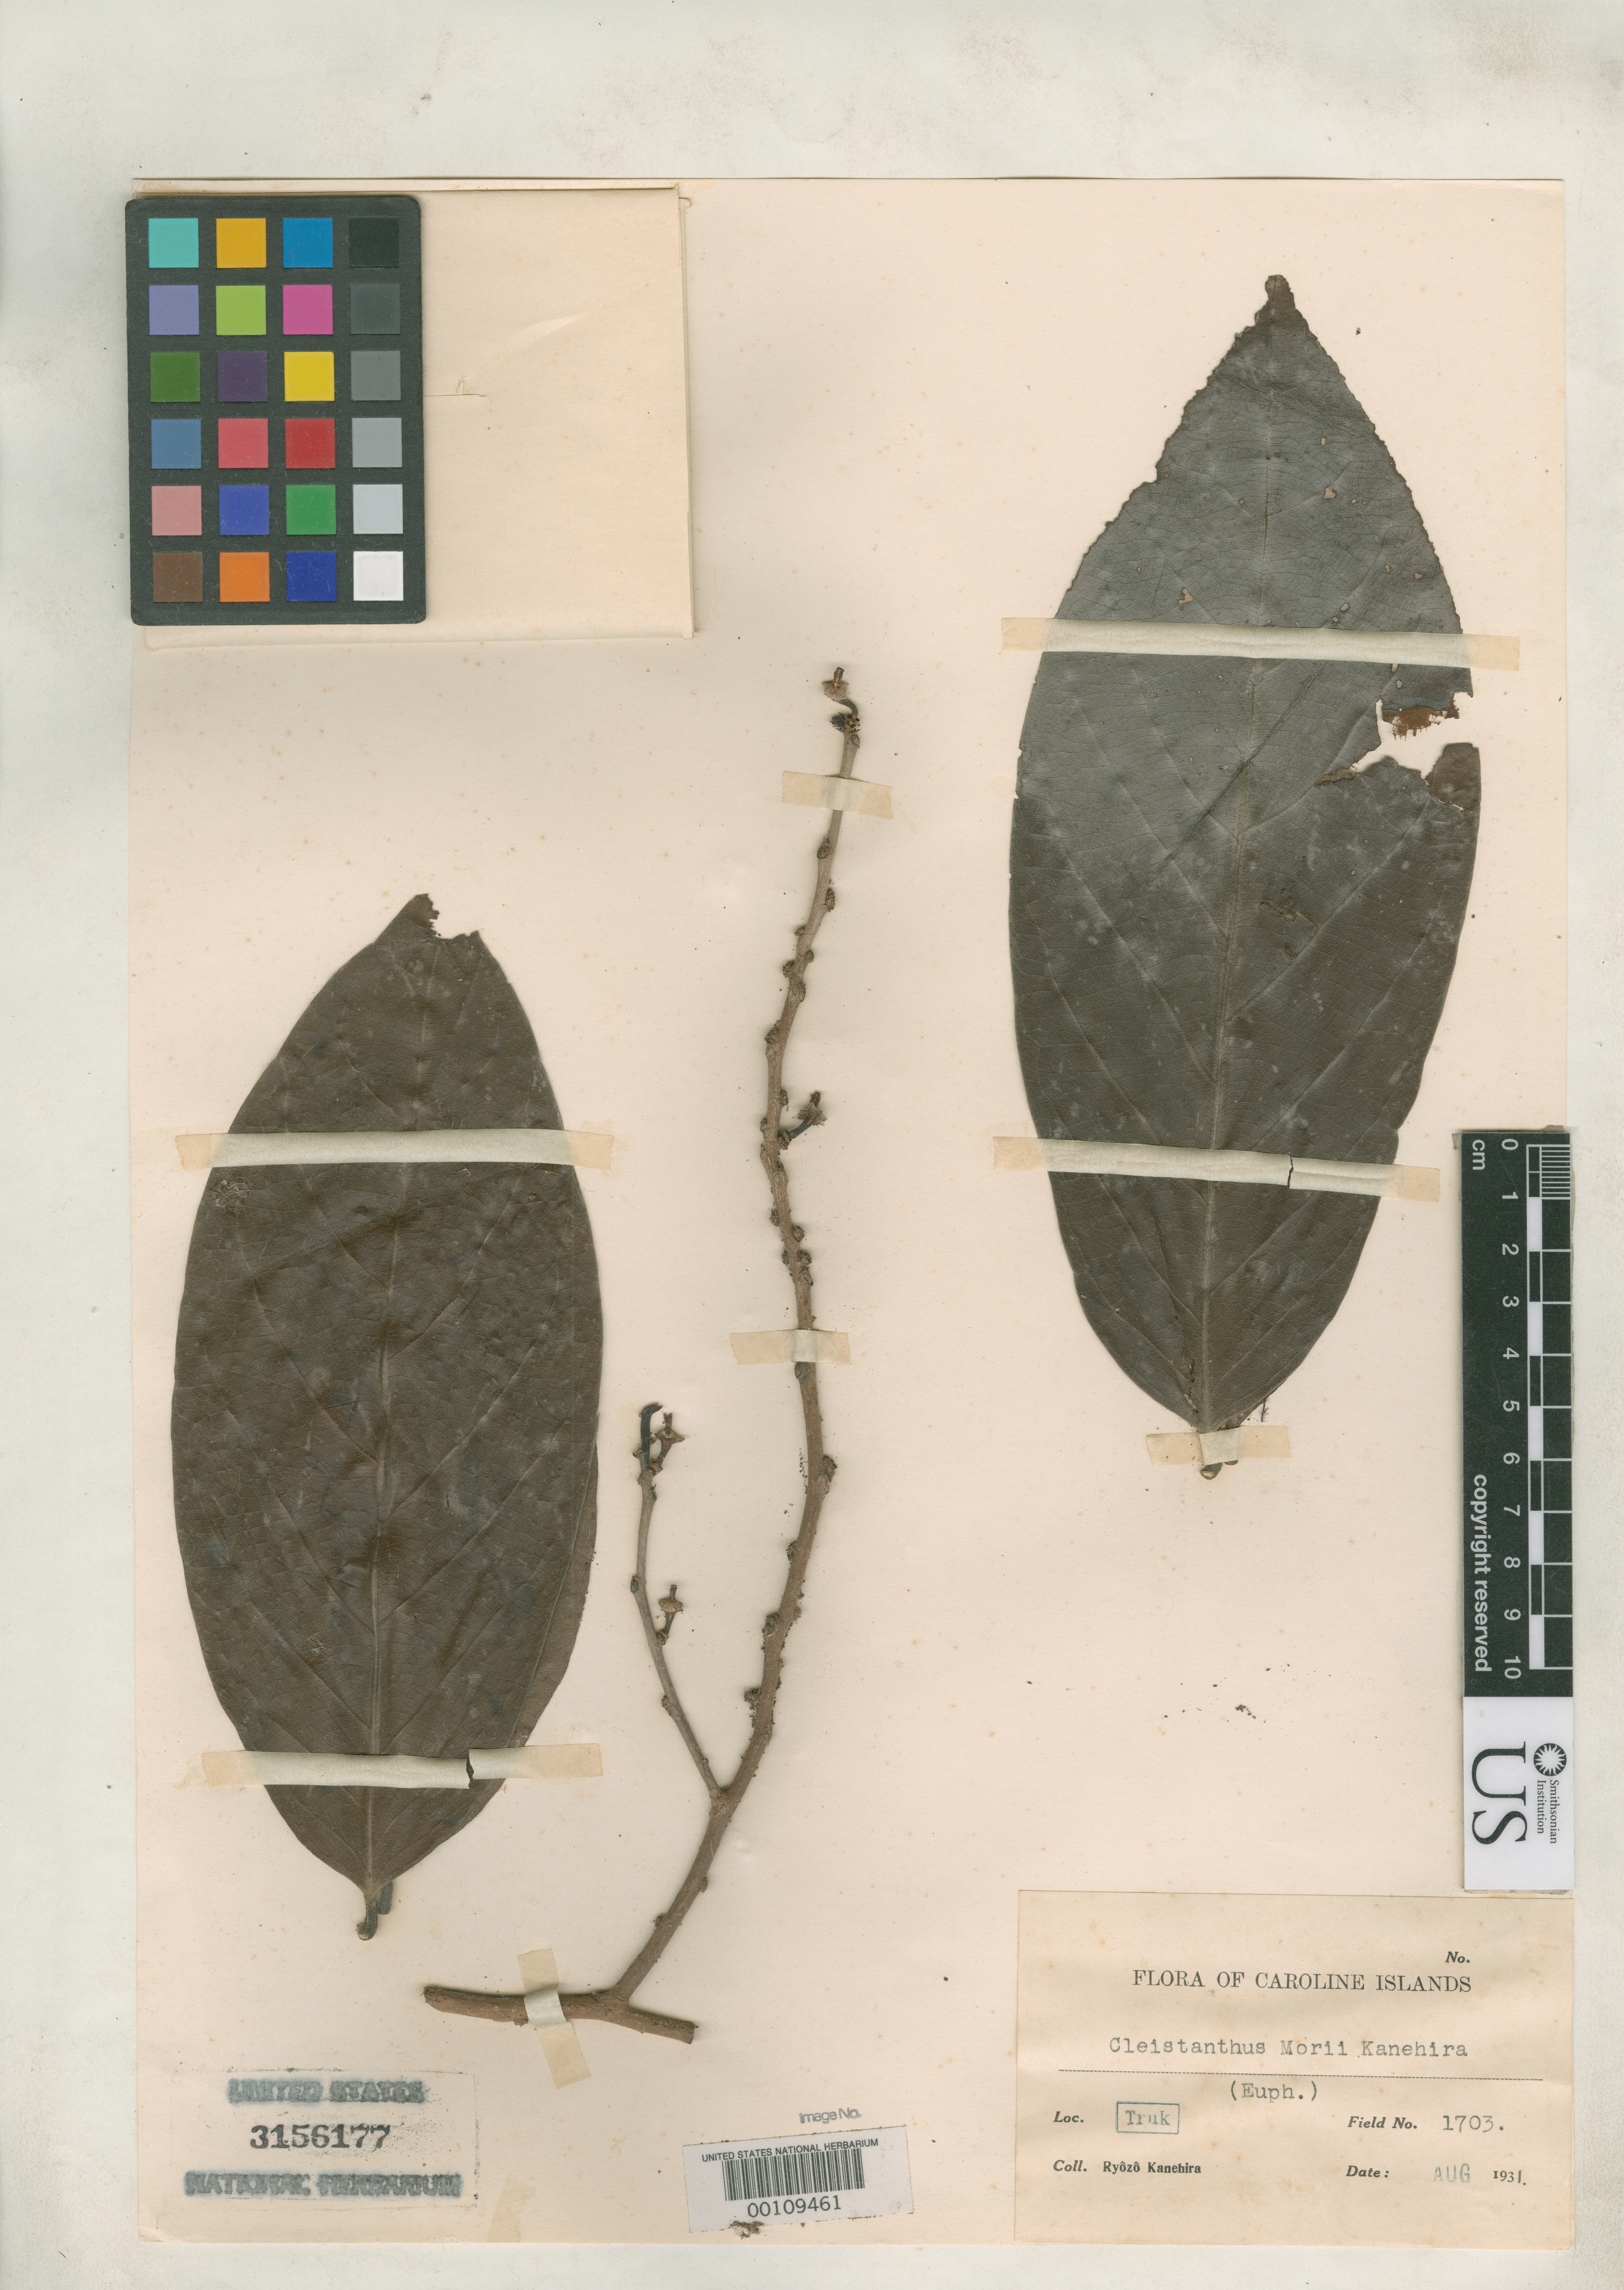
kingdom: Plantae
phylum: Tracheophyta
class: Magnoliopsida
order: Malpighiales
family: Phyllanthaceae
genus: Cleistanthus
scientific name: Cleistanthus morii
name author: Kaneh.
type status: Type Collection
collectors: R. Kanehira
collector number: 1703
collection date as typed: Aug 1931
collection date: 1931-08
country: Micronesia, Federated States of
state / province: Truk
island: Truk (Chuuk) Is.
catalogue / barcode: US 3156177